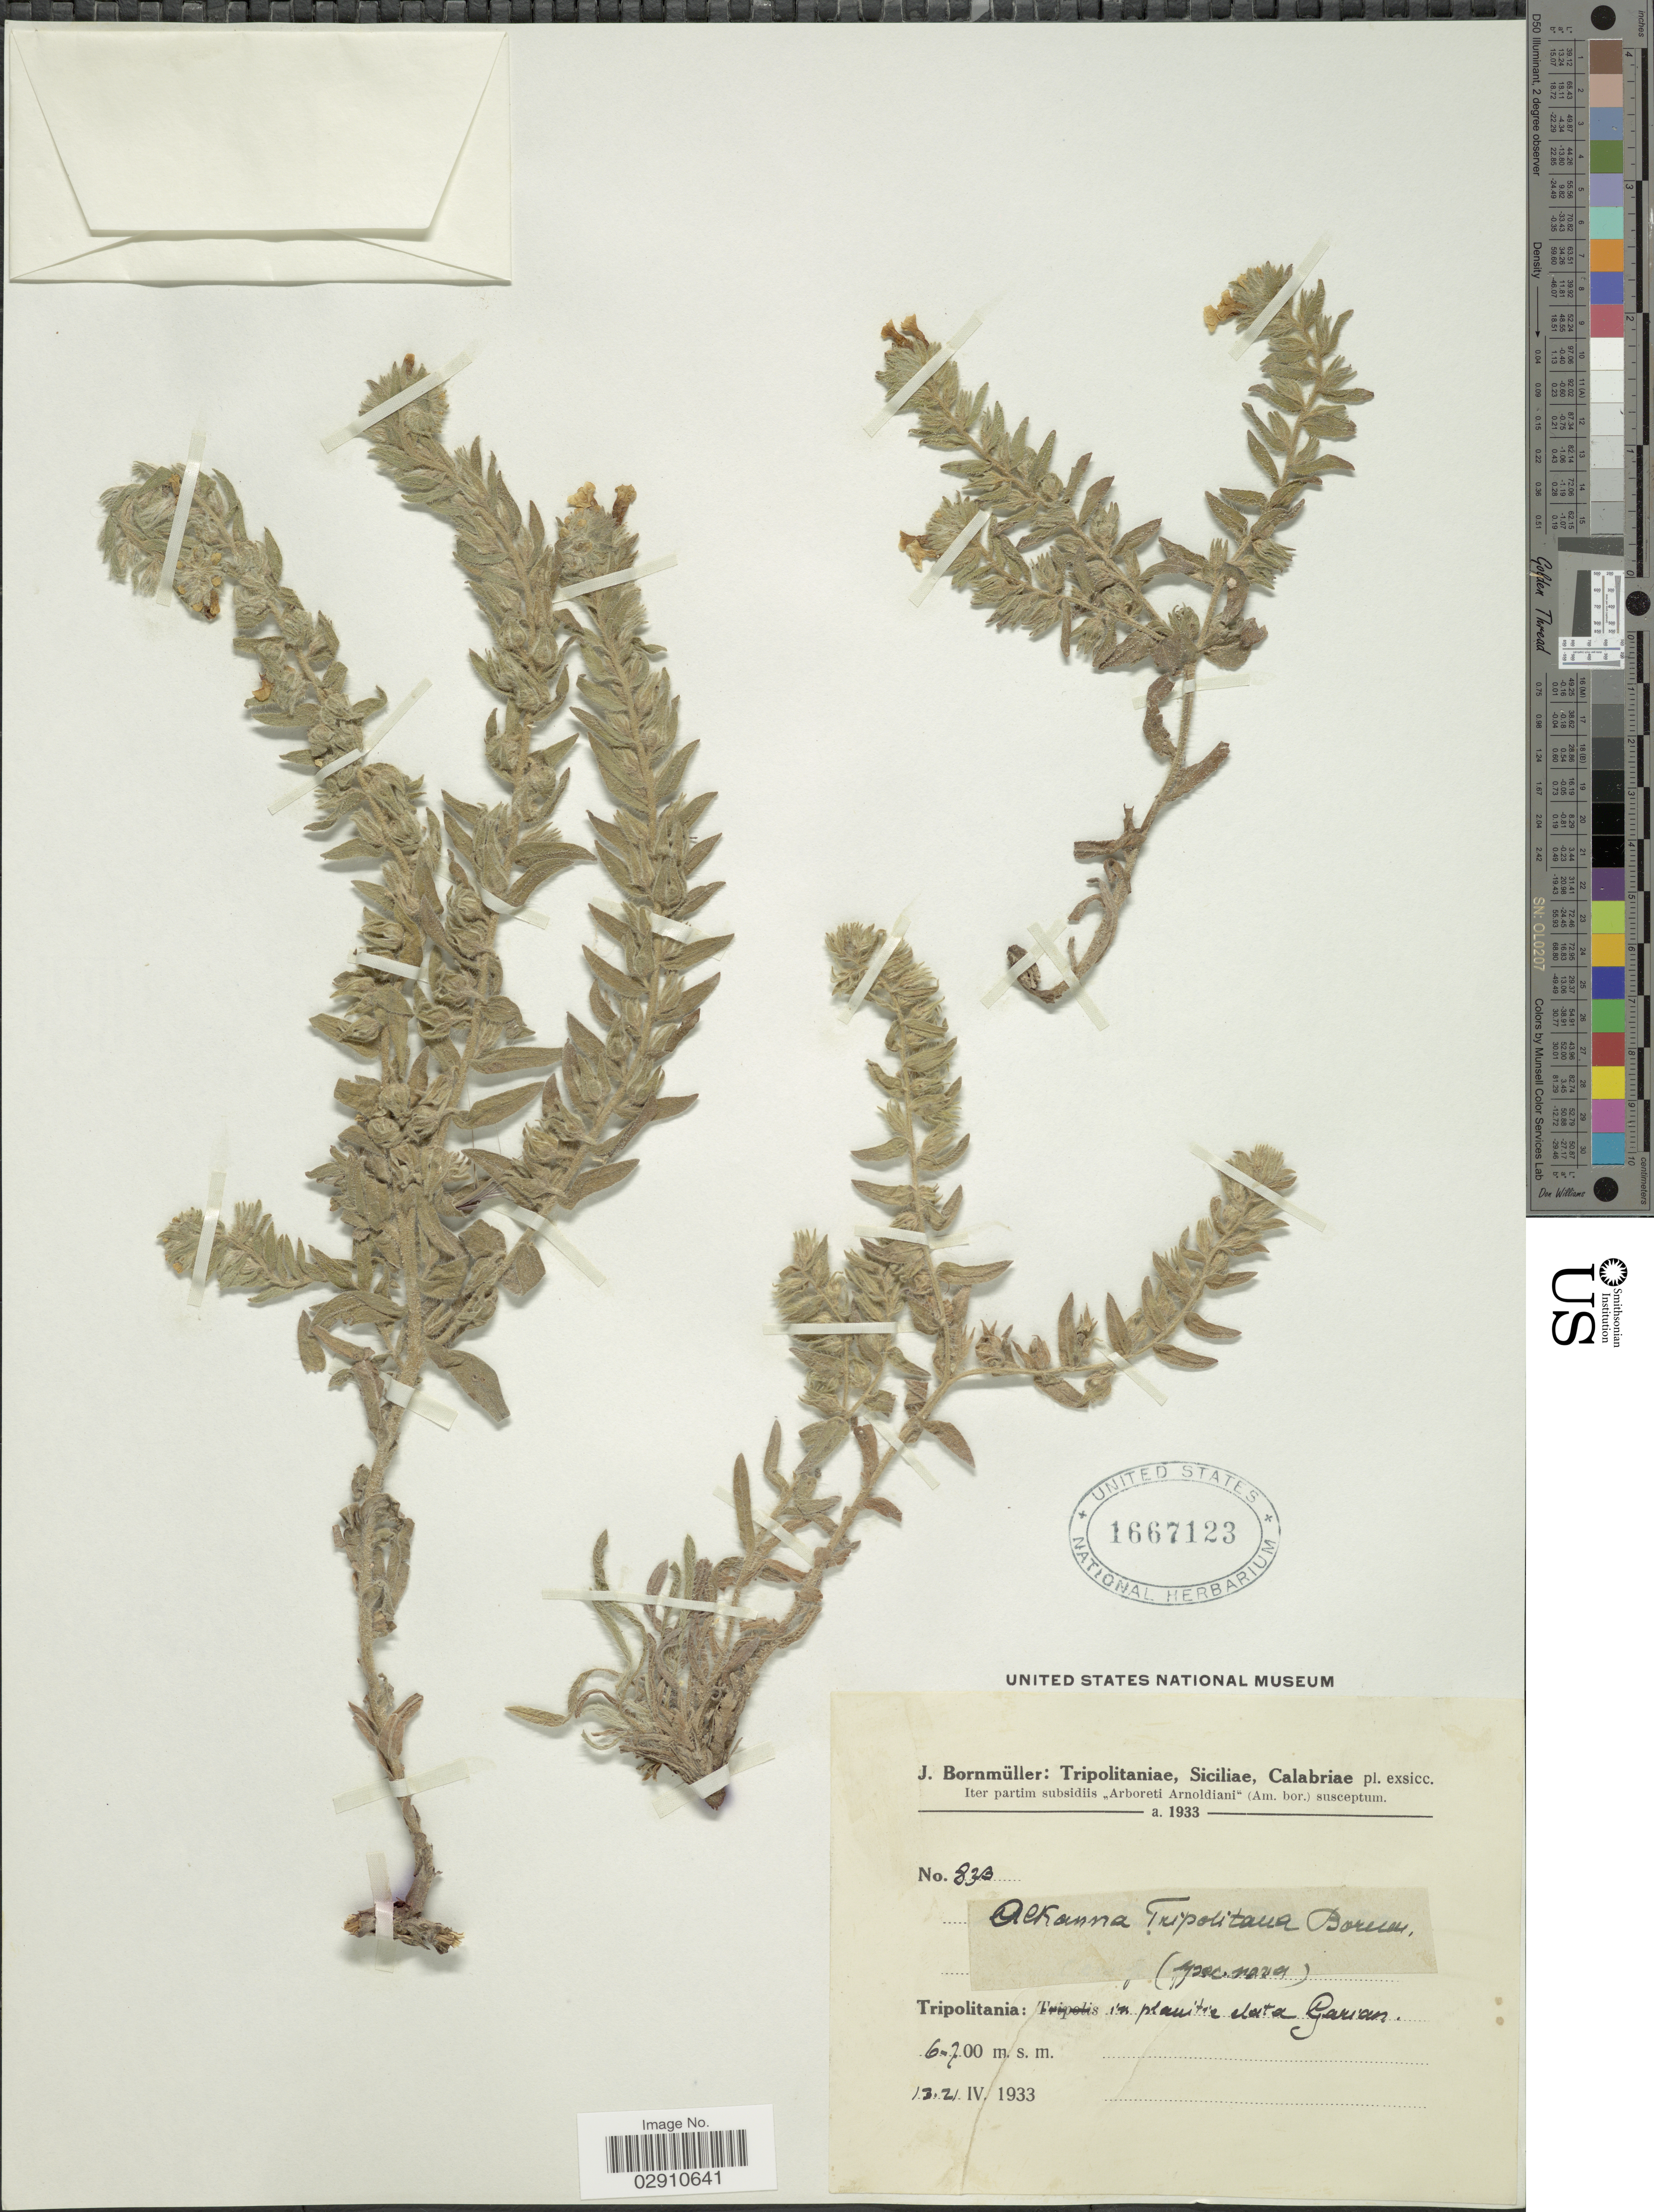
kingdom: Plantae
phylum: Tracheophyta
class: Magnoliopsida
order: Boraginales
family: Boraginaceae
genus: Alkanna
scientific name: Alkanna tripolitana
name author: Bornm.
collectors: J. Bornmüller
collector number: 833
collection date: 1933-04-13/1933-04-21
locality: Tripolitania: plauitie clata Garian. [interpreted]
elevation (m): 600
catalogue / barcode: US 1667123